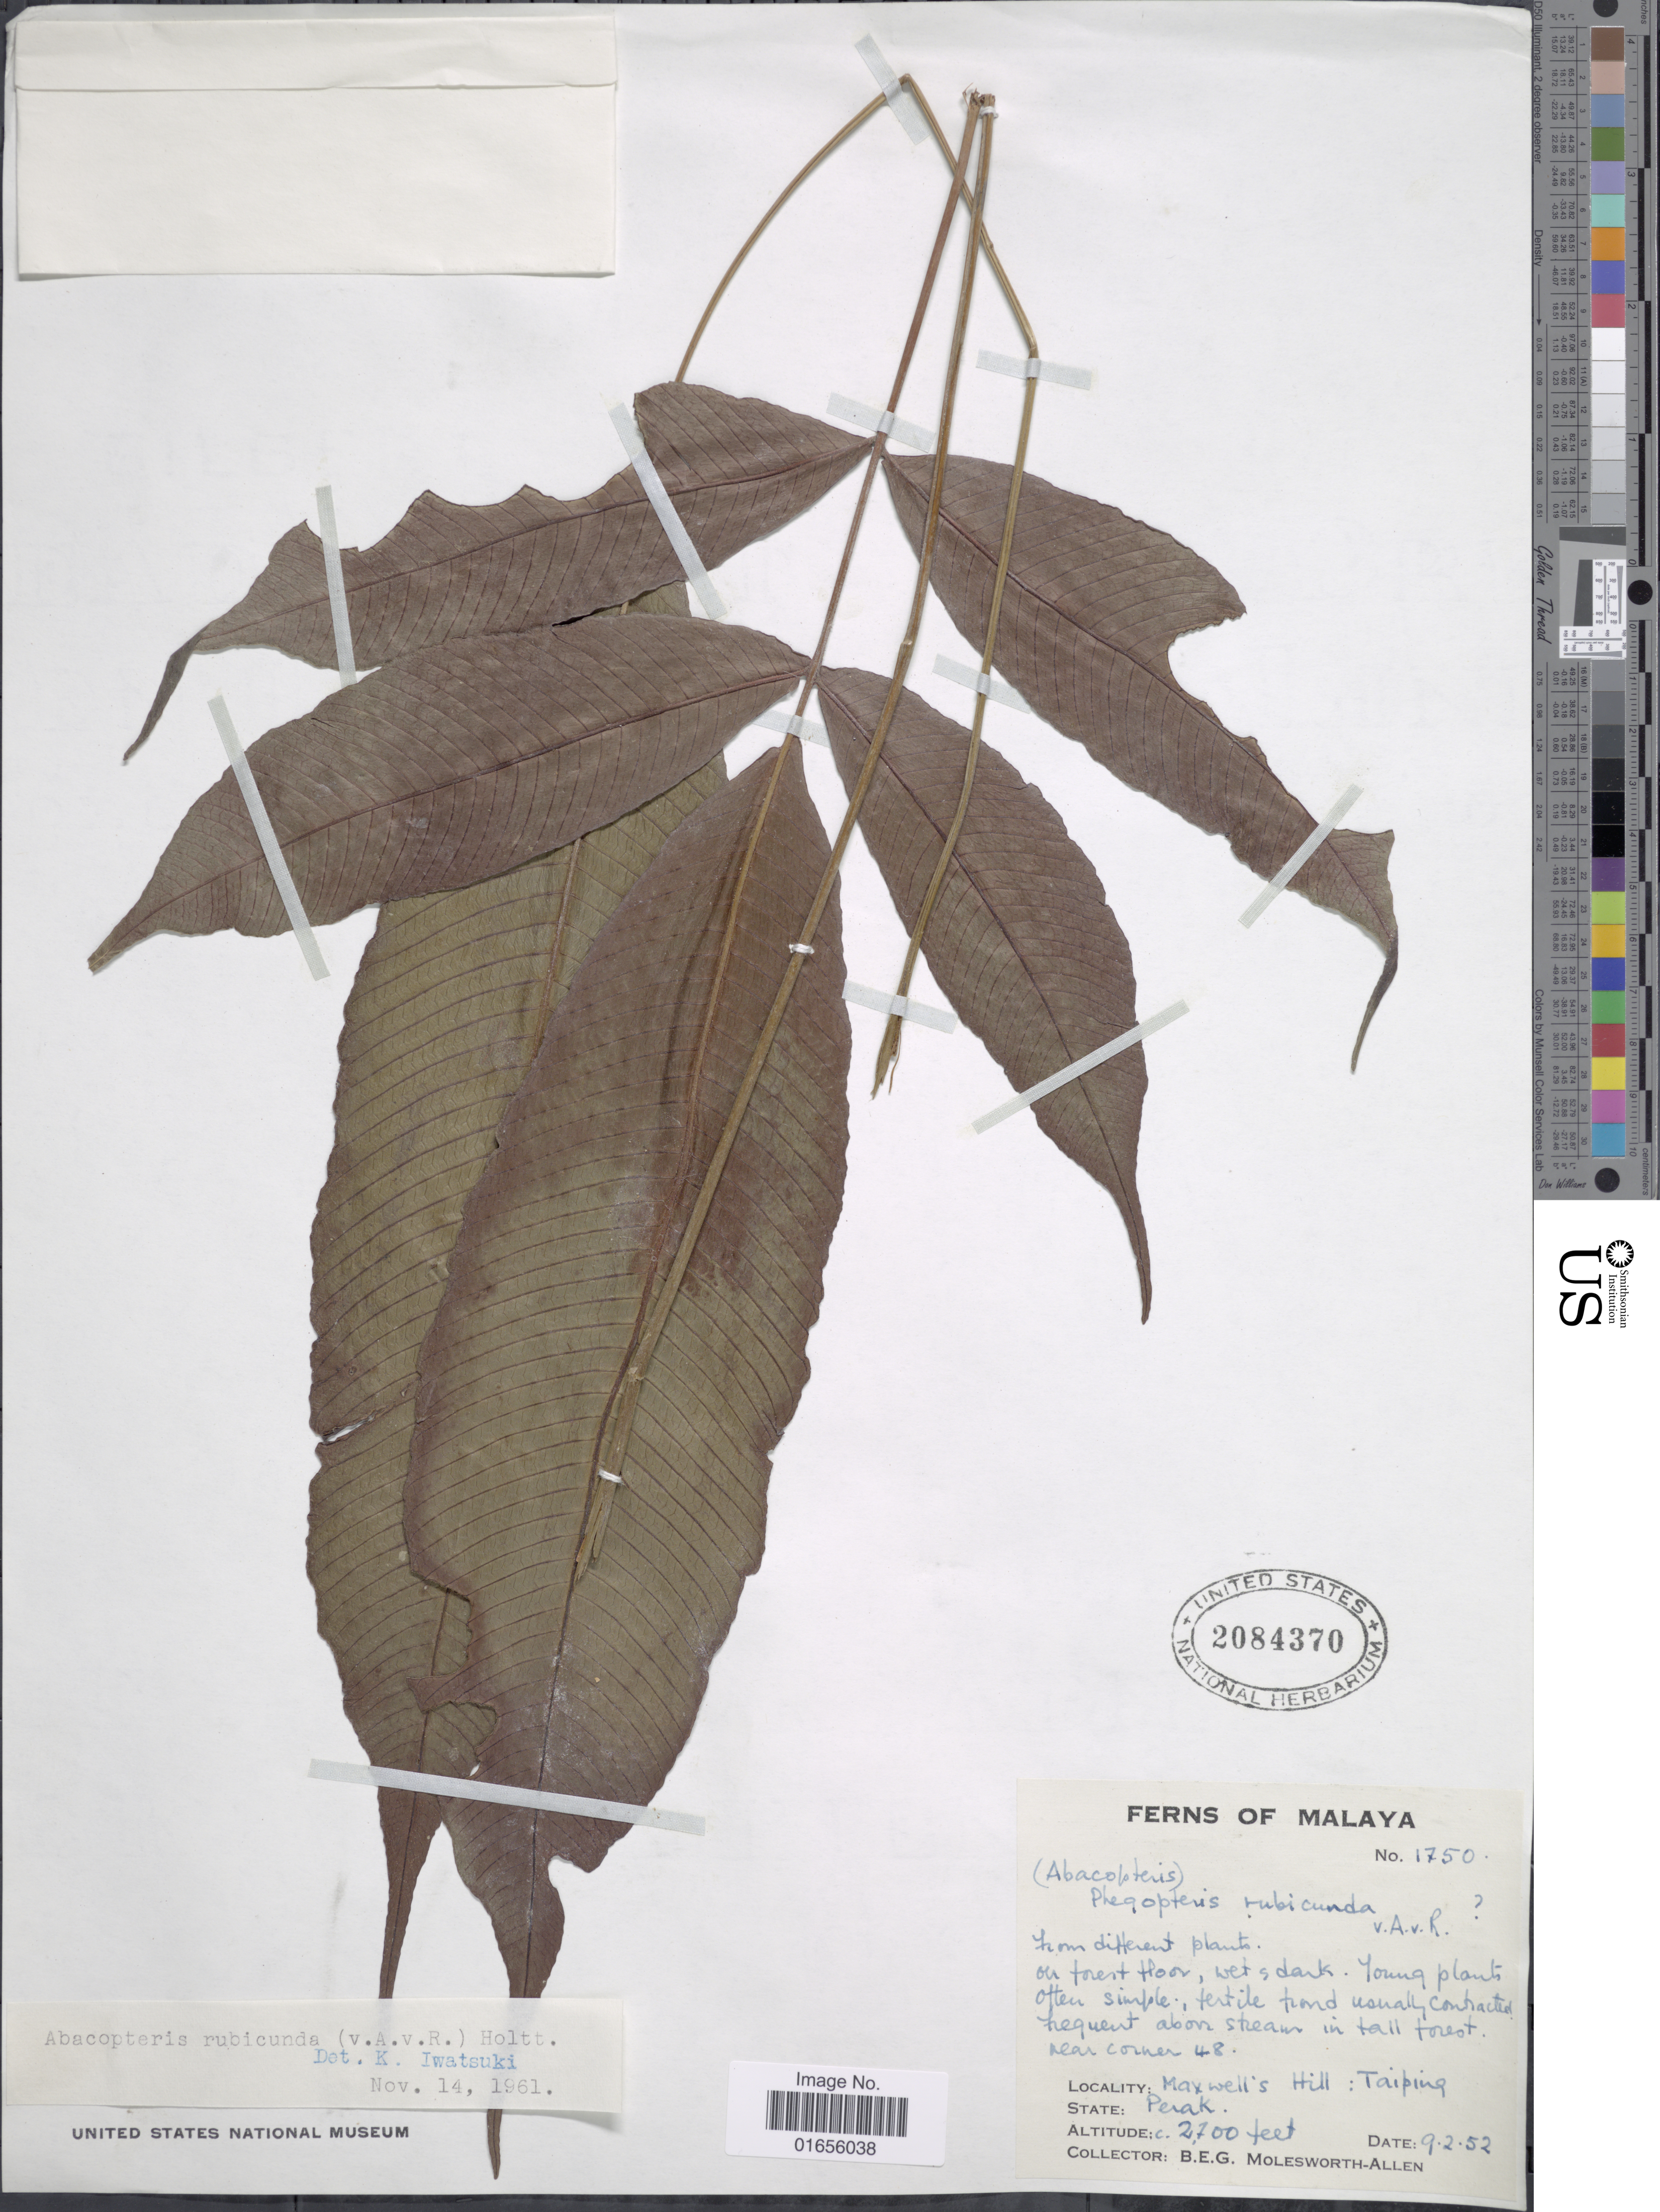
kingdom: Plantae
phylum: Tracheophyta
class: Polypodiopsida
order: Polypodiales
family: Thelypteridaceae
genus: Pronephrium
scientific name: Pronephrium rubicundum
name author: (Alderw.) Holttum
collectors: B. E. G. Molesworth-Allen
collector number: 1750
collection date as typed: Transcribed d/m/y: 9/2/52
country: Malaysia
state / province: Perak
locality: Maxwell's Hill: Taiping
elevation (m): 823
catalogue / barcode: US 2084370